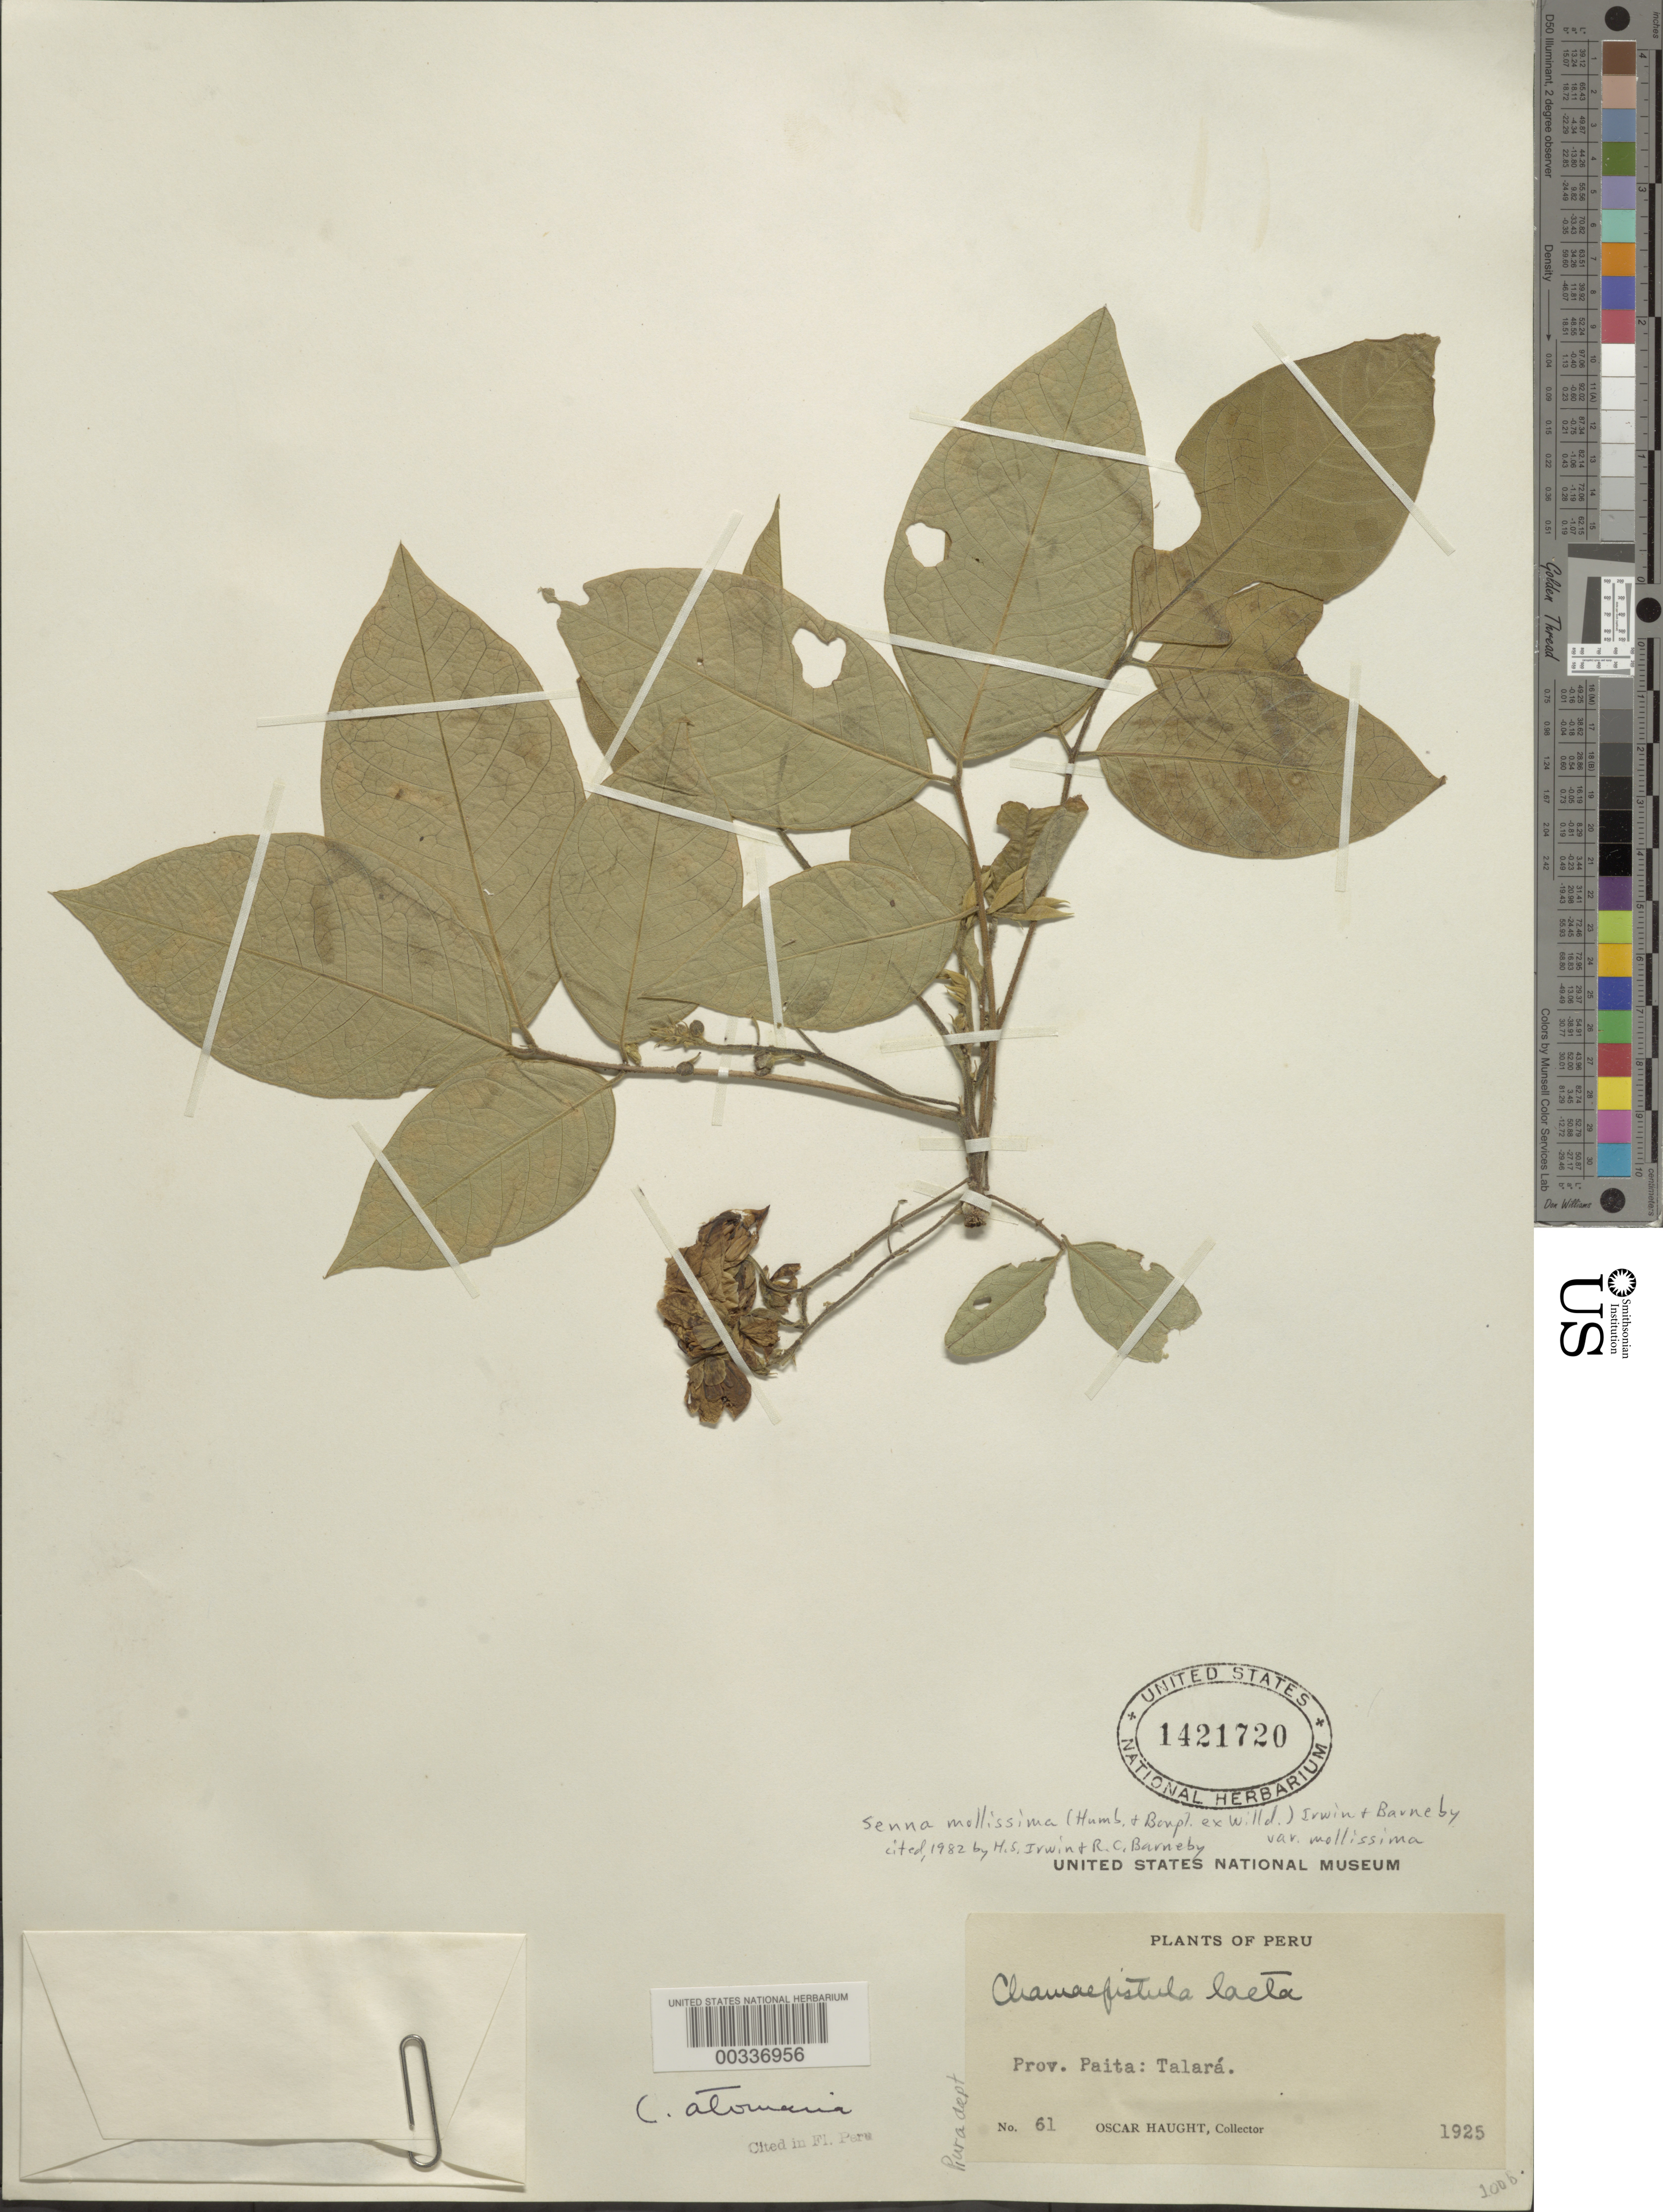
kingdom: Plantae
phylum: Tracheophyta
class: Magnoliopsida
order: Fabales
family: Fabaceae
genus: Senna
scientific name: Senna mollissima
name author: (Humb. & Bonpl. ex Willd.) H.S. Irwin & Barneby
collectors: O. L. Haught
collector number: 61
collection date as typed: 1925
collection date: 1925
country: Peru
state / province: Piura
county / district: Paita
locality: Talara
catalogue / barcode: US 1421720